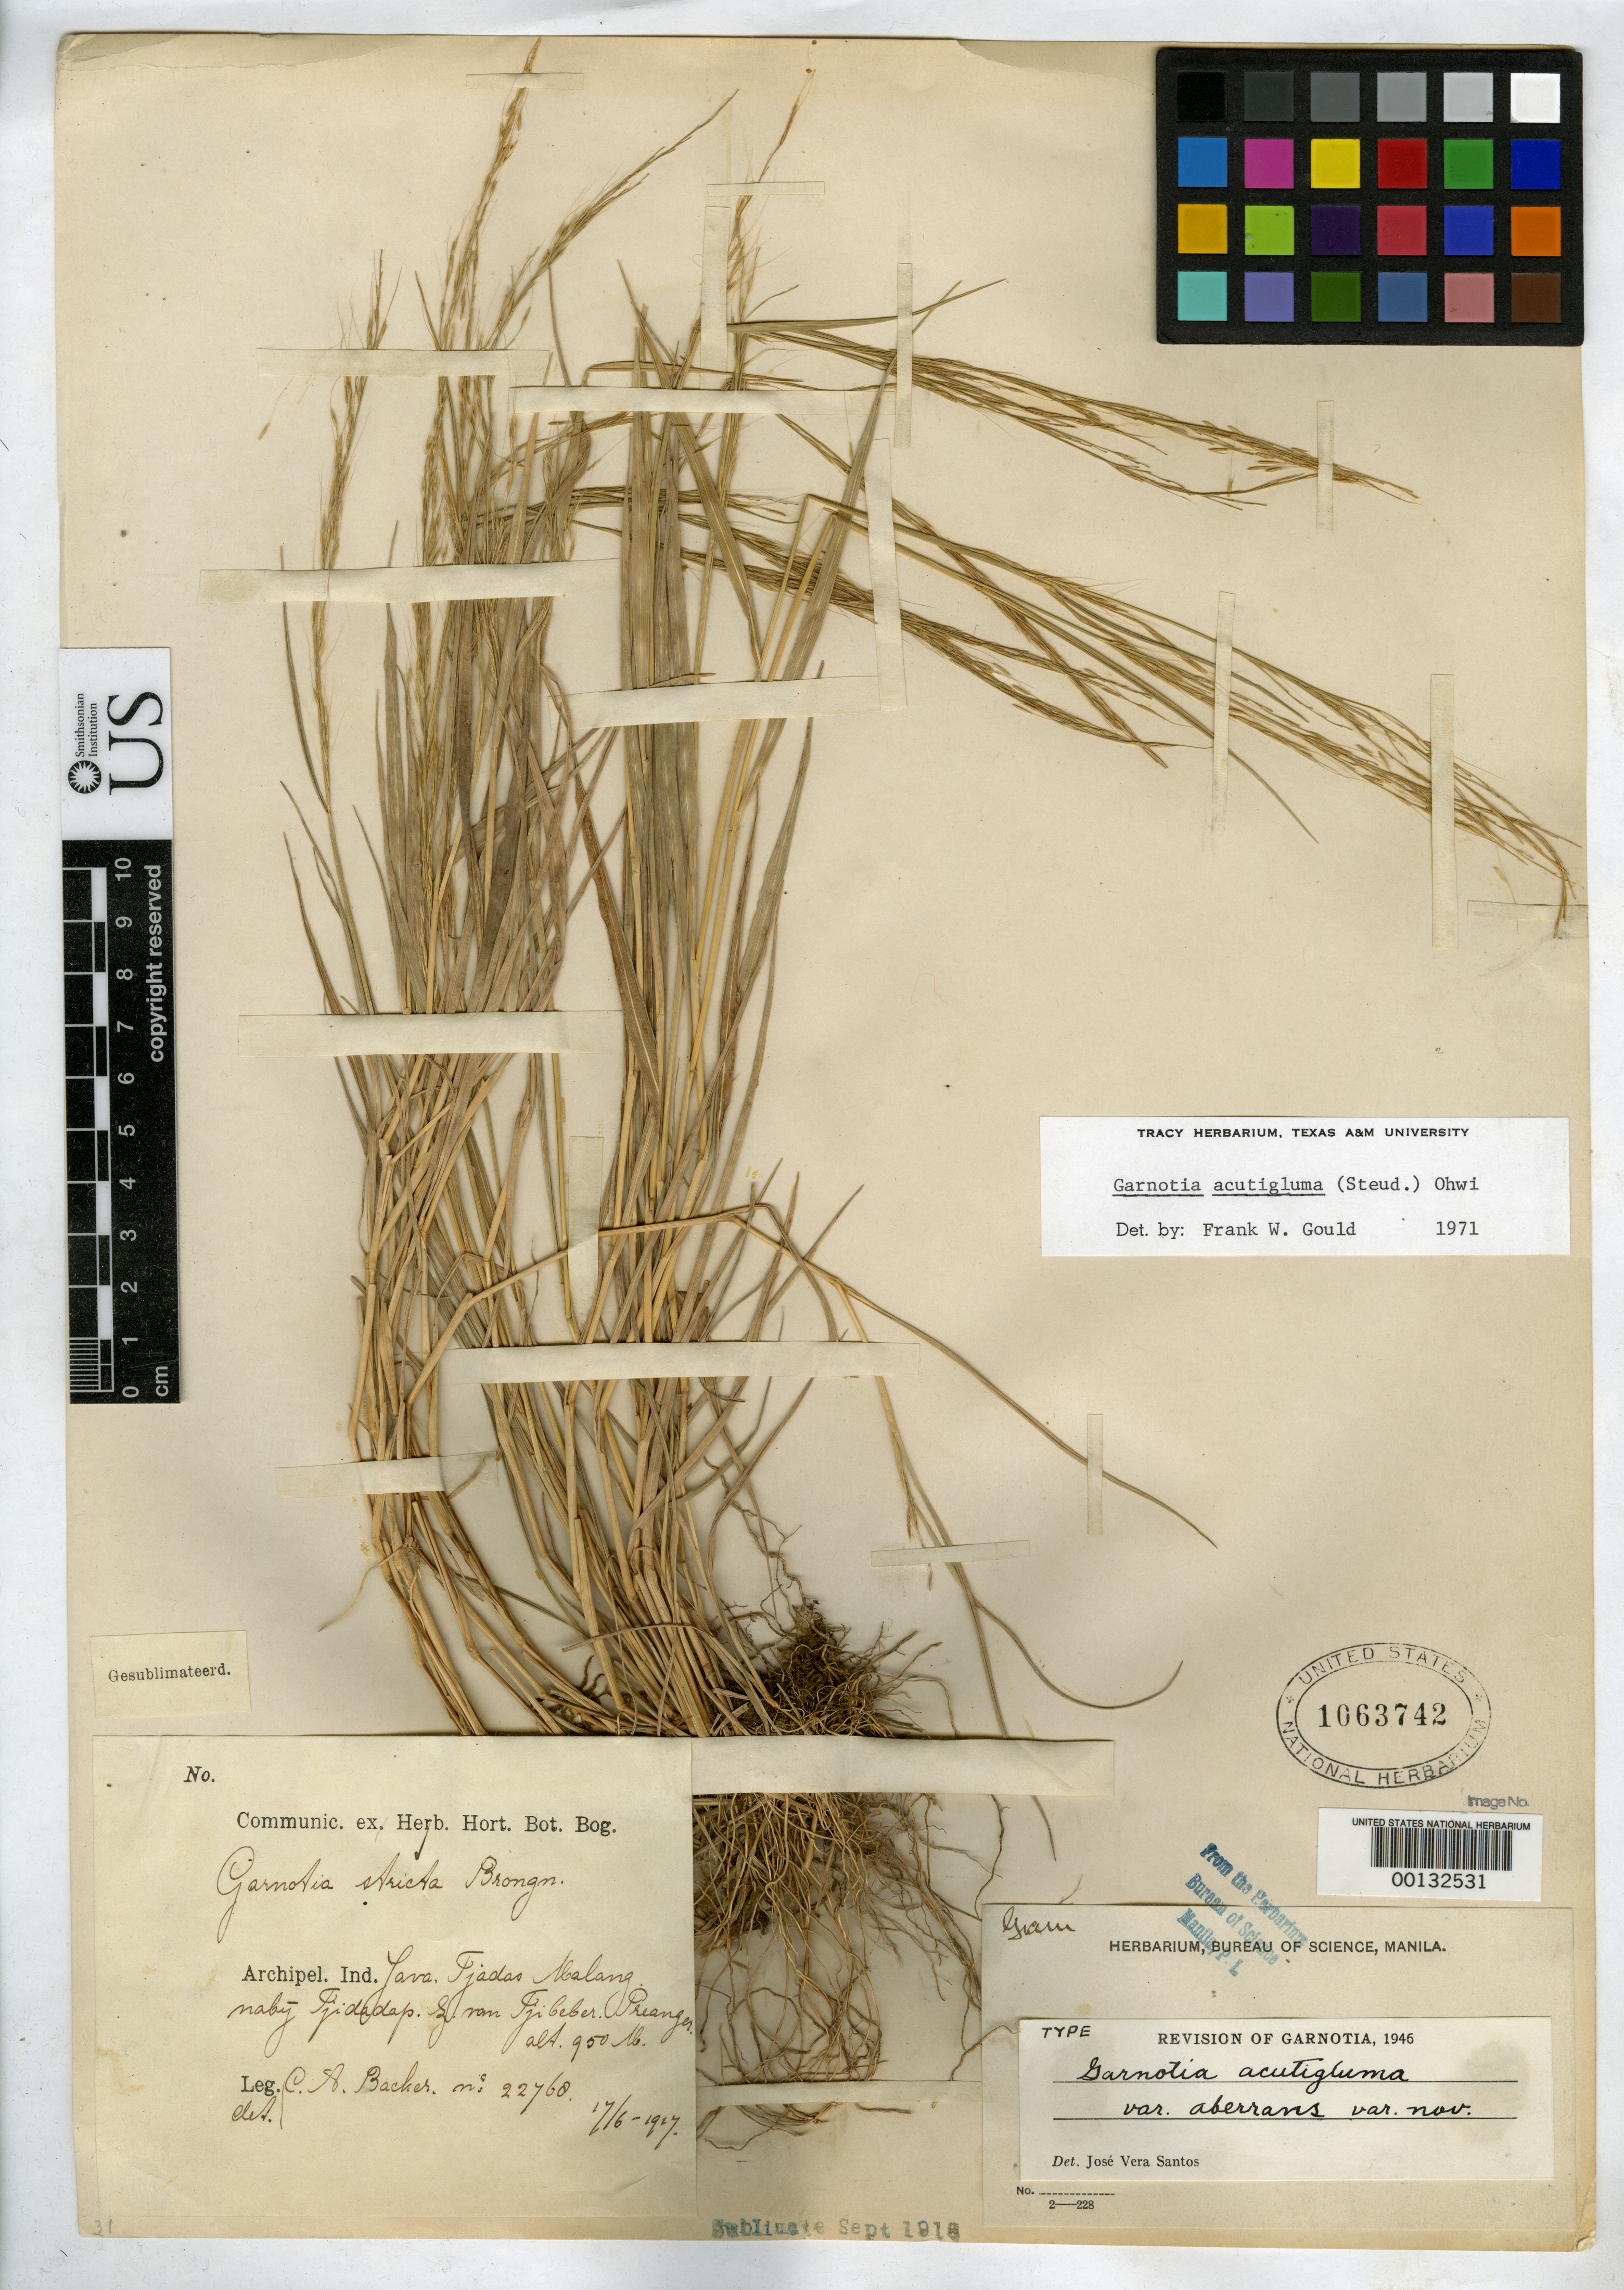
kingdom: Plantae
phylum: Tracheophyta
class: Liliopsida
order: Poales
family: Poaceae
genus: Garnotia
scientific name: Garnotia acutigluma var. aberrans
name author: Santos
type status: Holotype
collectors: C. A. Backer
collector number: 22768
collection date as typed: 17 Jun 1917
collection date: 1917-06-17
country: Indonesia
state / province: Java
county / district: Jawa Barat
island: Java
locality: Preanger, Tjadas Malang, Tjidadap, near Tjibeber.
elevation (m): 950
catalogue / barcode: US 1063742